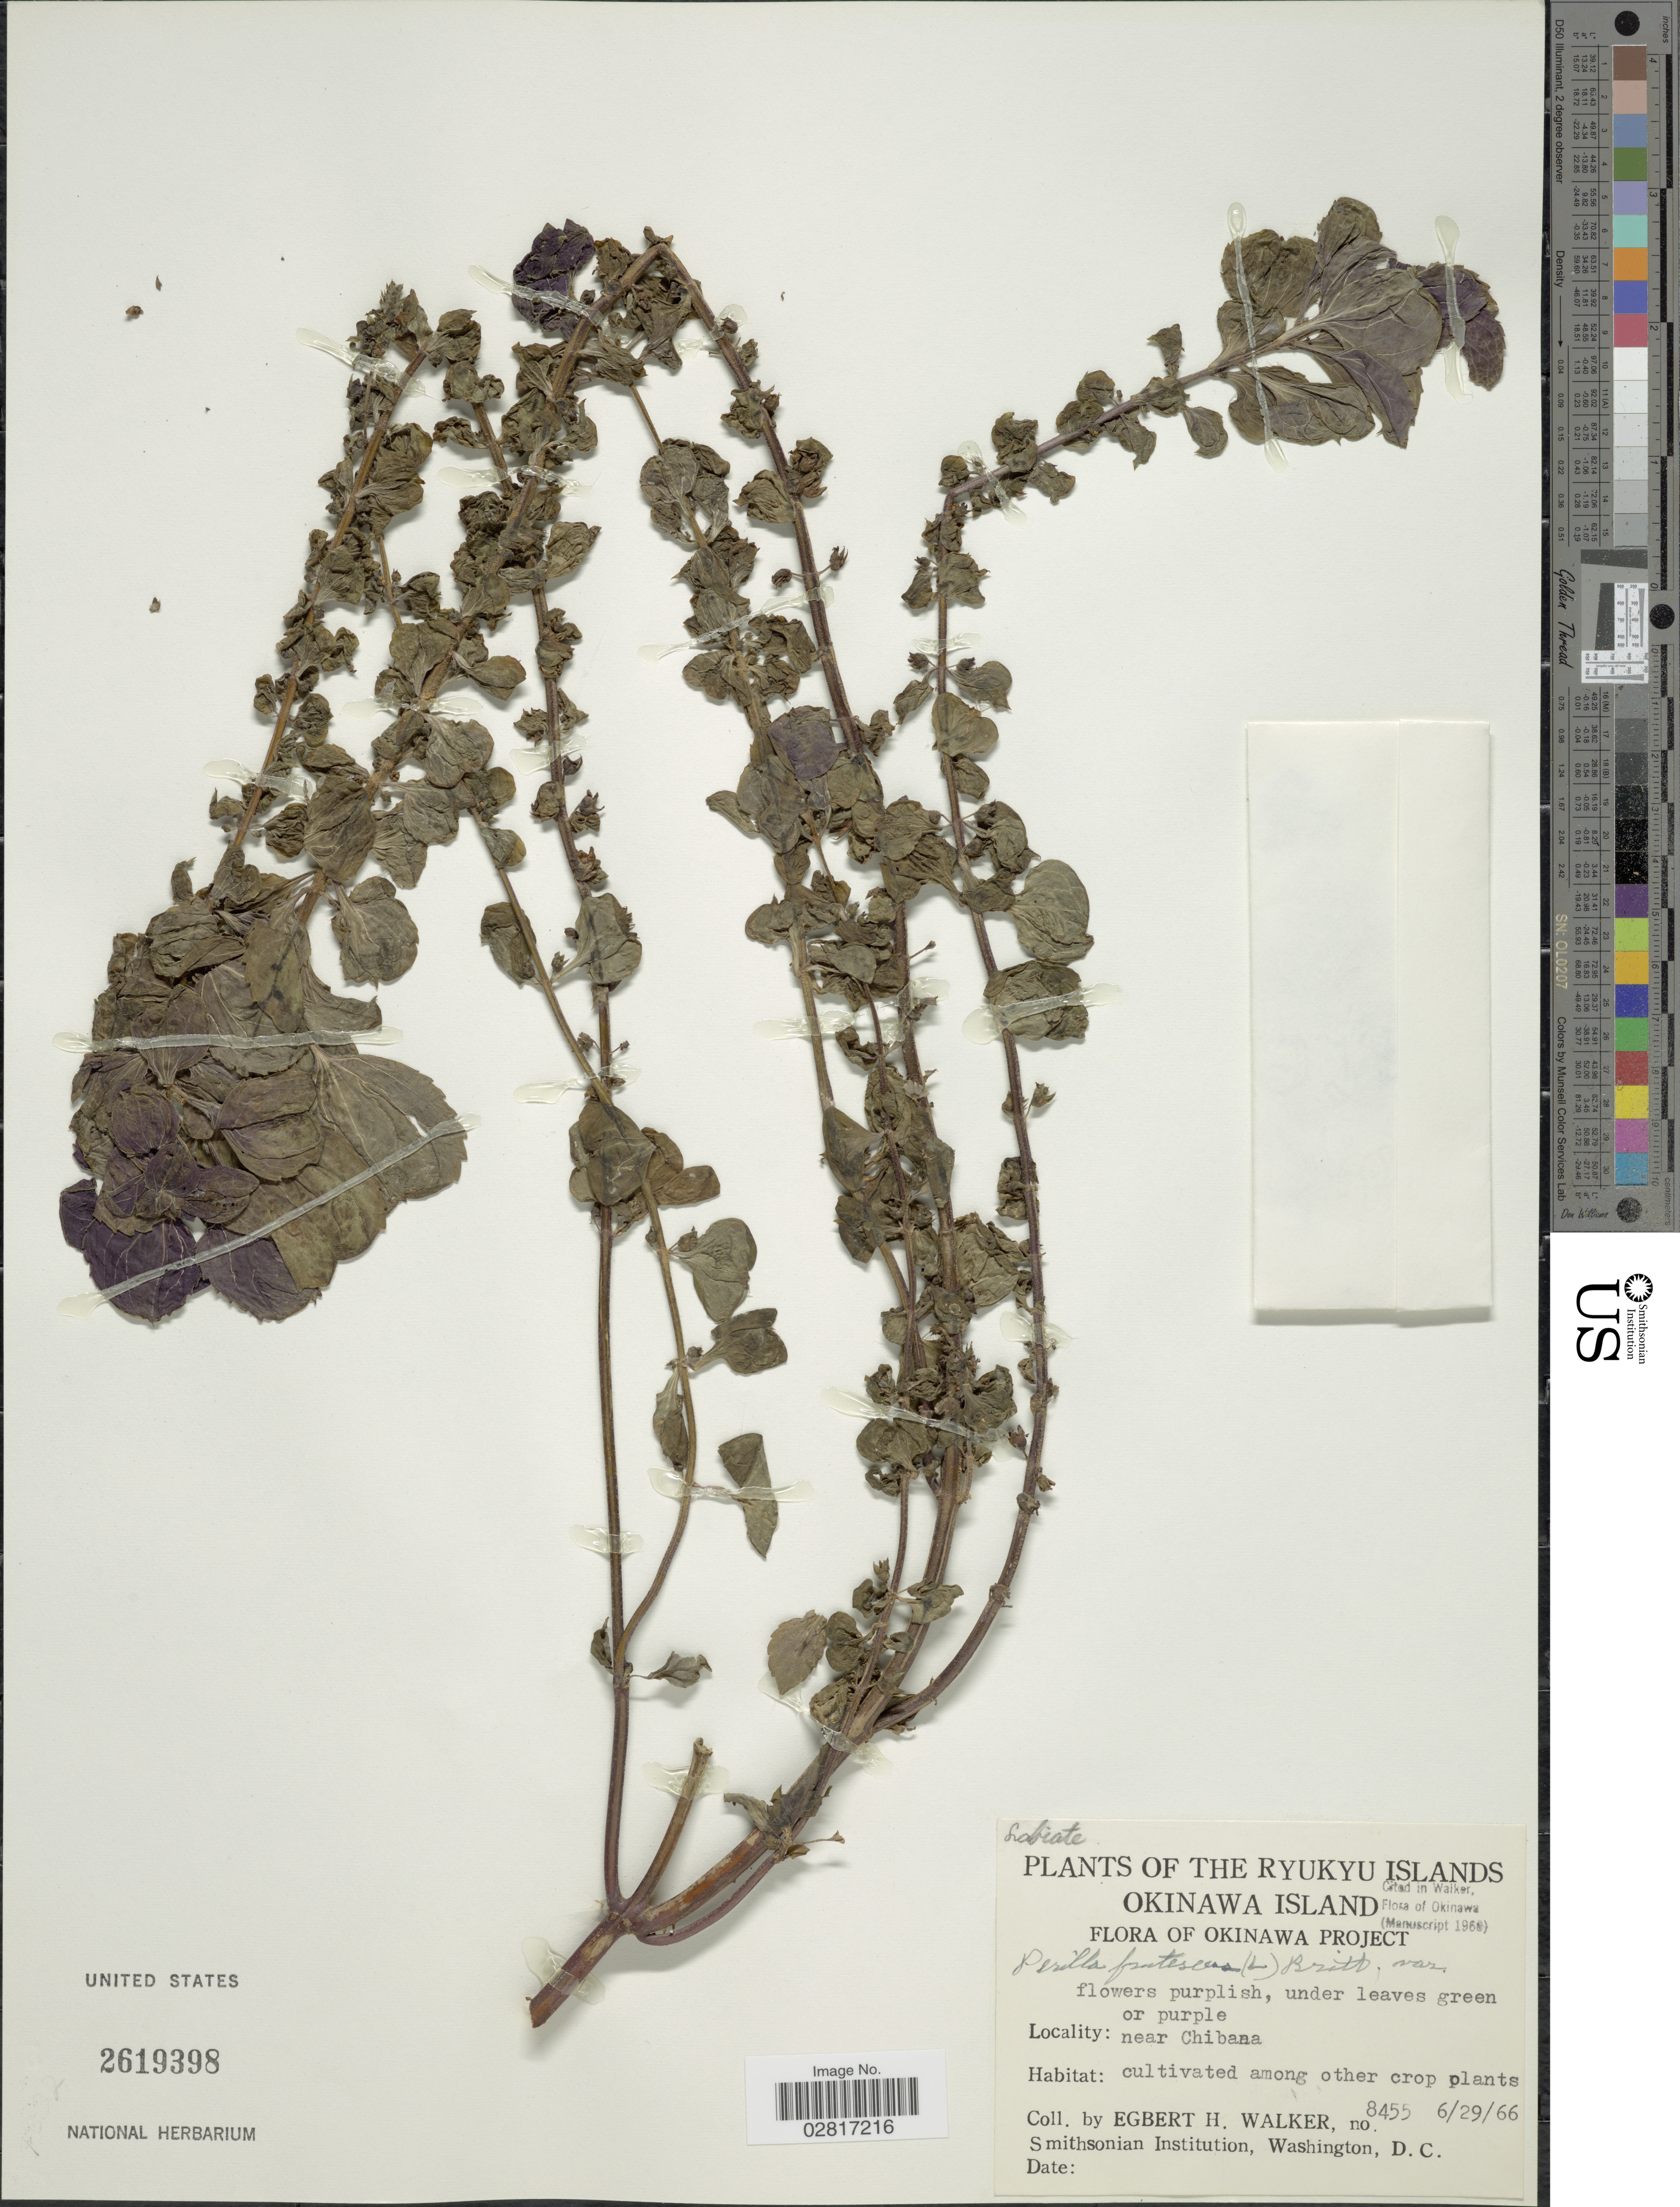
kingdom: Plantae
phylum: Tracheophyta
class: Magnoliopsida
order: Lamiales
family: Lamiaceae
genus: Perilla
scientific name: Perilla frutescens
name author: (L.) Britton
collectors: E. H. Walker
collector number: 8455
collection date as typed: Transcribed d/m/y: 29/6/66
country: Japan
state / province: Okinawa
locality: The Ryukyu Islands, Okinawa Island, Okinawa Project, near Chibana.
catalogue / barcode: US 2619398